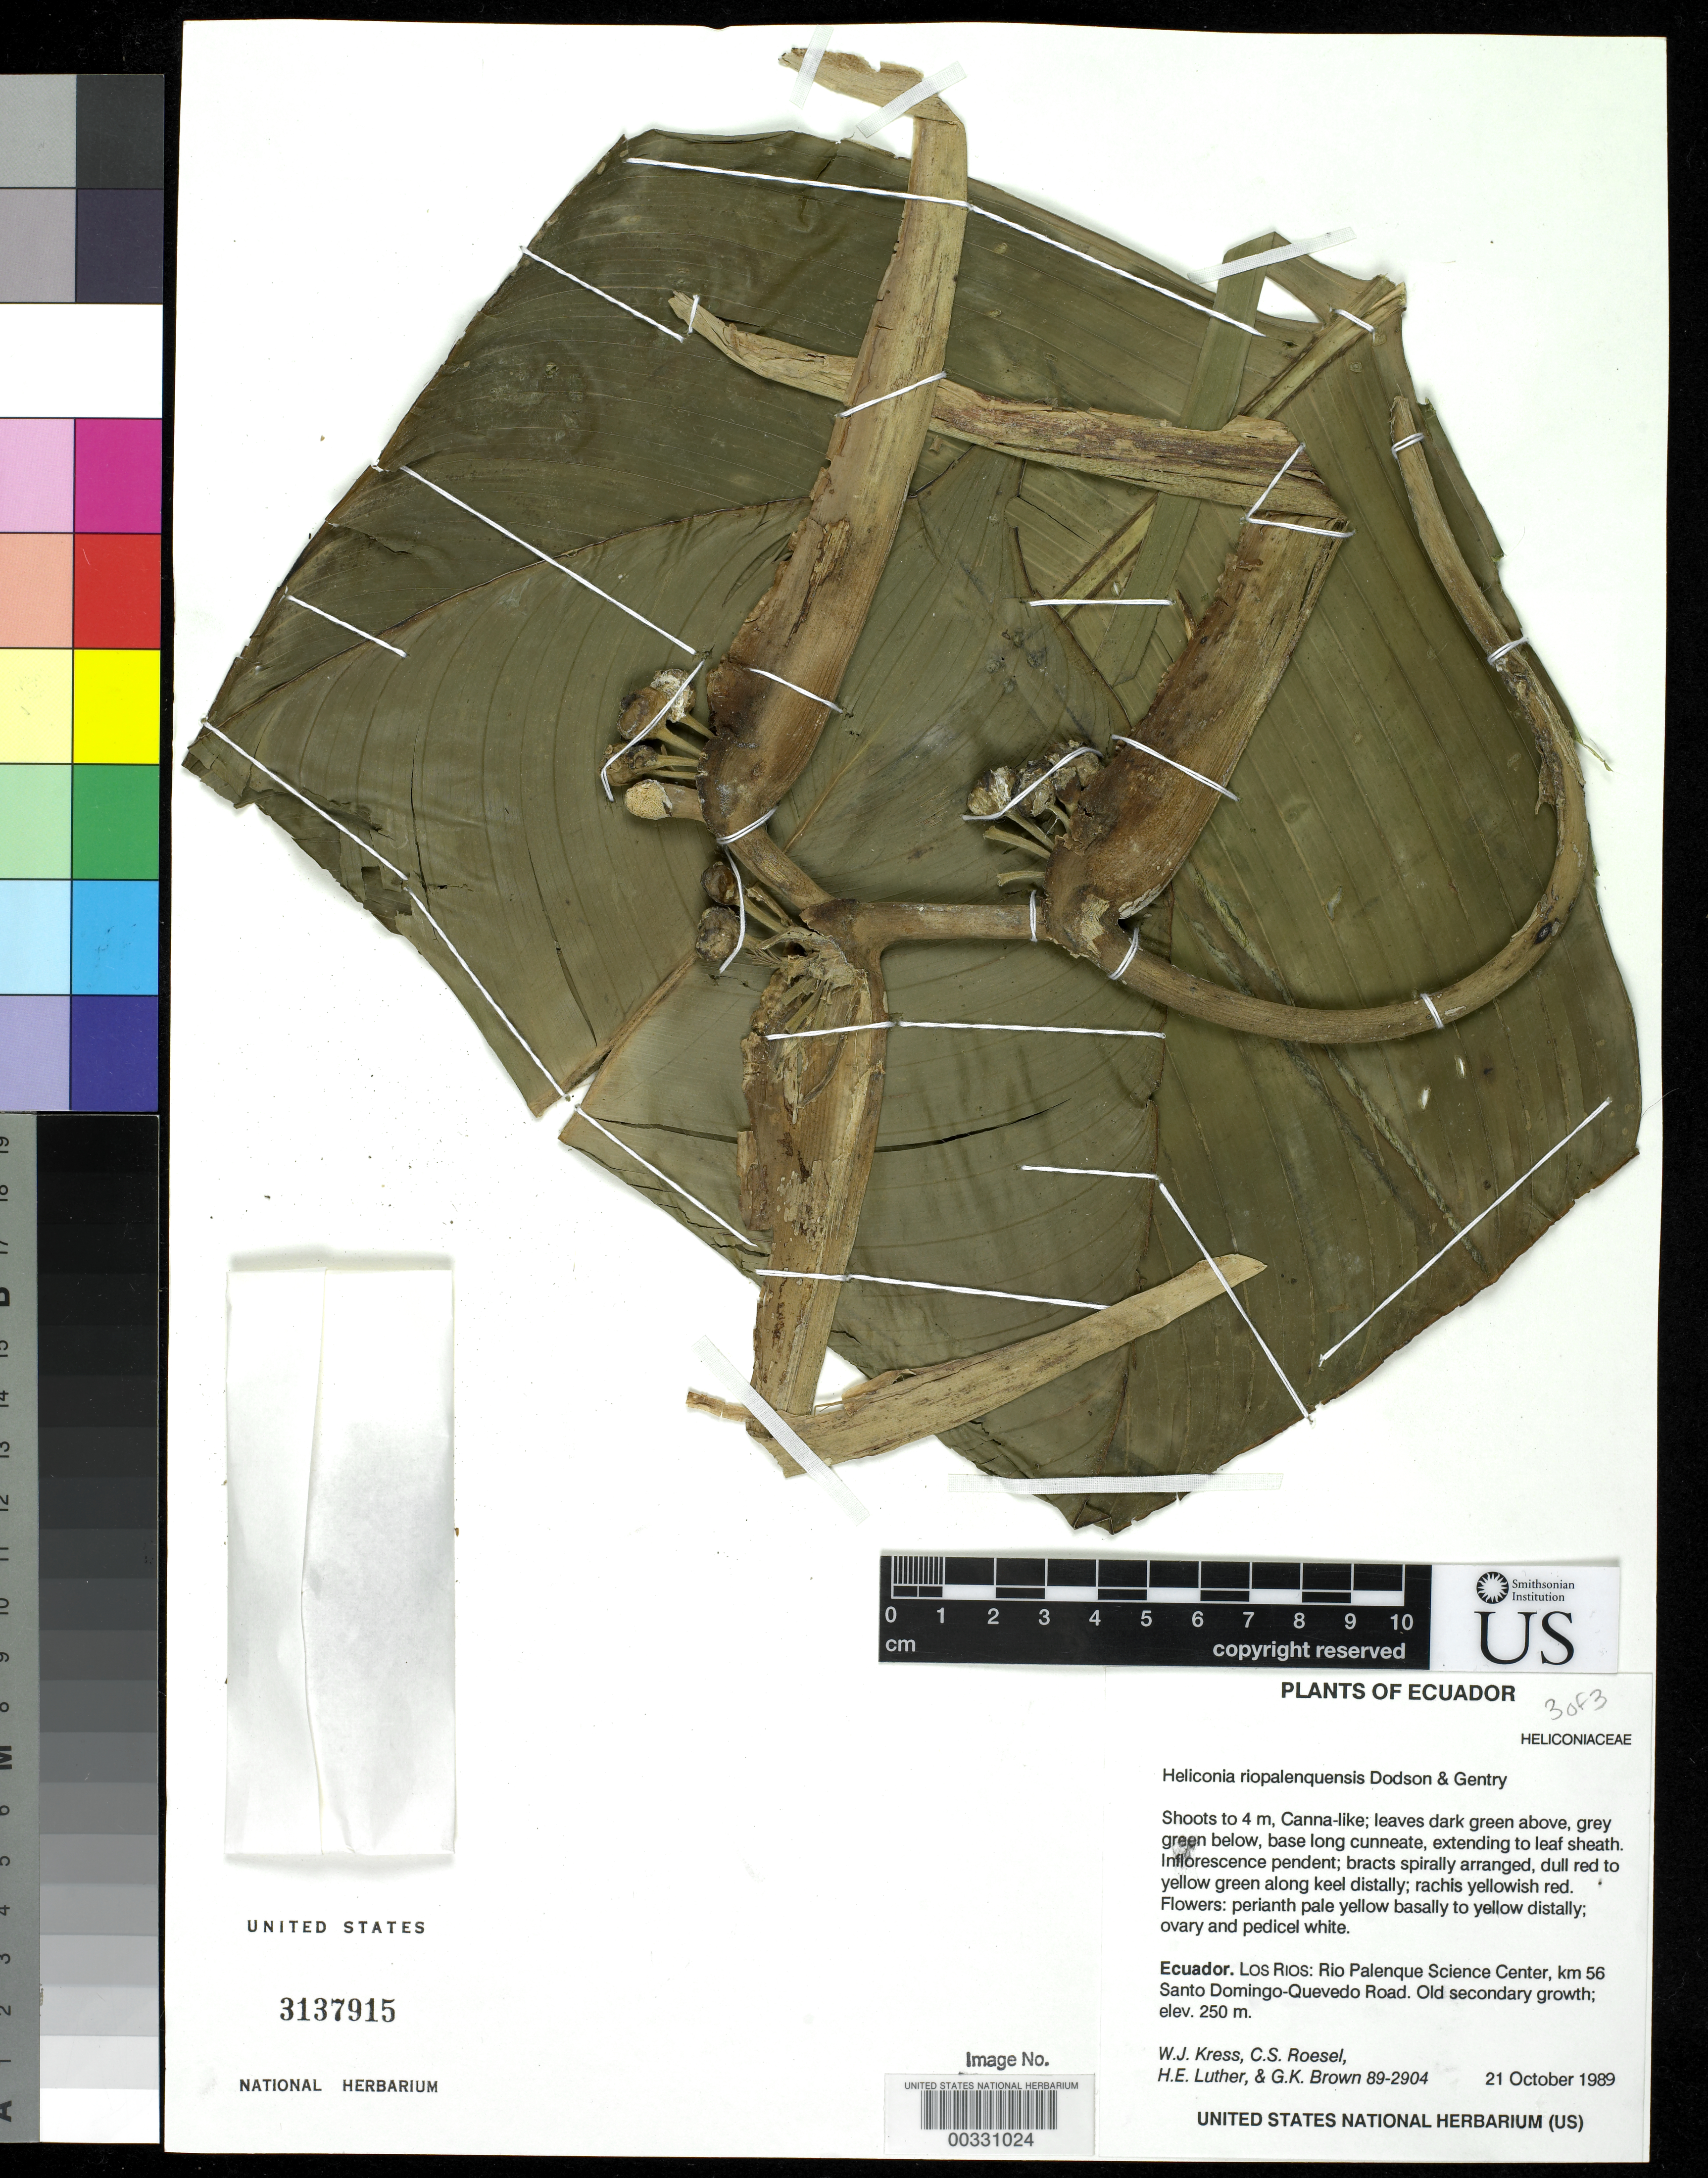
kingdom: Plantae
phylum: Tracheophyta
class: Liliopsida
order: Zingiberales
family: Heliconiaceae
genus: Heliconia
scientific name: Heliconia riopalenquensis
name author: Dodson & A.H. Gentry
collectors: W. J. Kress, C. S. Roesel, Harry E. Luther & G. K. Brown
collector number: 89-2904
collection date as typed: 21 Oct 1989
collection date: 1989-10-21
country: Ecuador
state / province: Los Ríos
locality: Rio palenque science center, km 56 Santo Domingo-Quevedo road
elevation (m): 250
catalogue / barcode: US 3137915